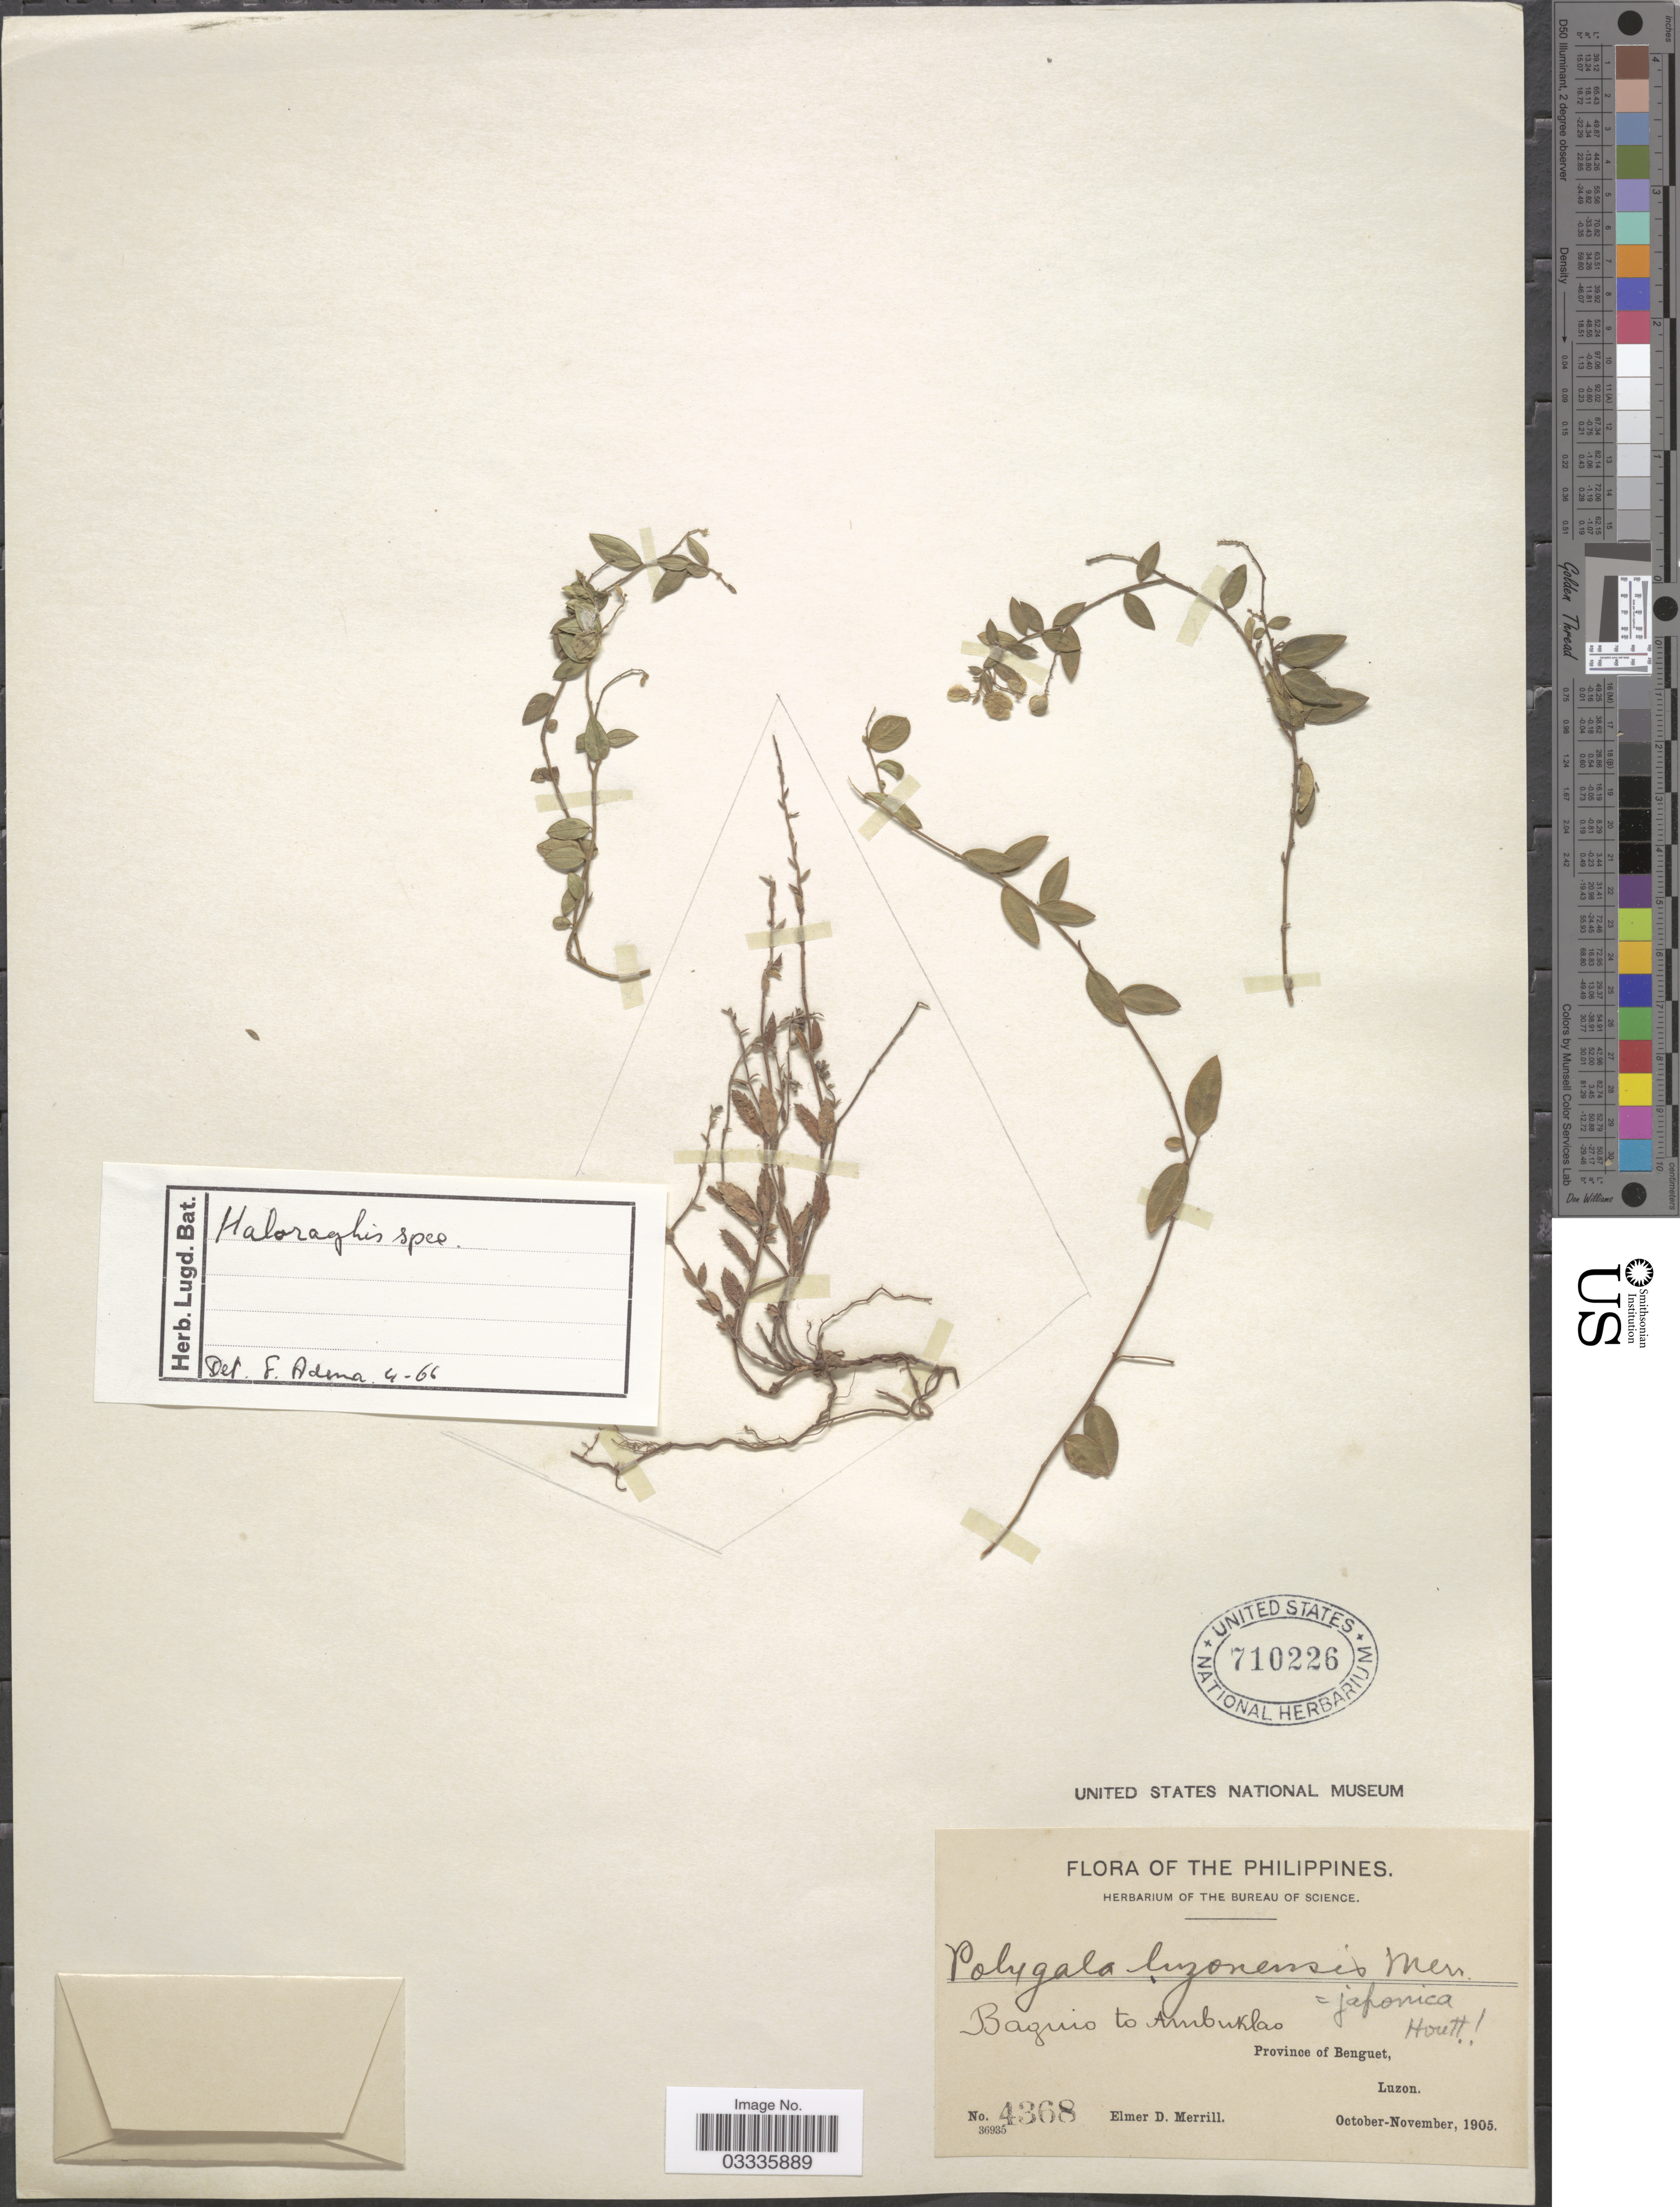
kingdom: Plantae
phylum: Tracheophyta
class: Magnoliopsida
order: Fabales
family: Polygalaceae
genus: Polygala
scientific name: Polygala japonica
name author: Houtt.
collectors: E. D. Merrill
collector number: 4368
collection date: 1905-10/1905-11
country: Philippines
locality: Baguio to Ambuklao. Province of Benguet, Luzon.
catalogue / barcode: US 710226